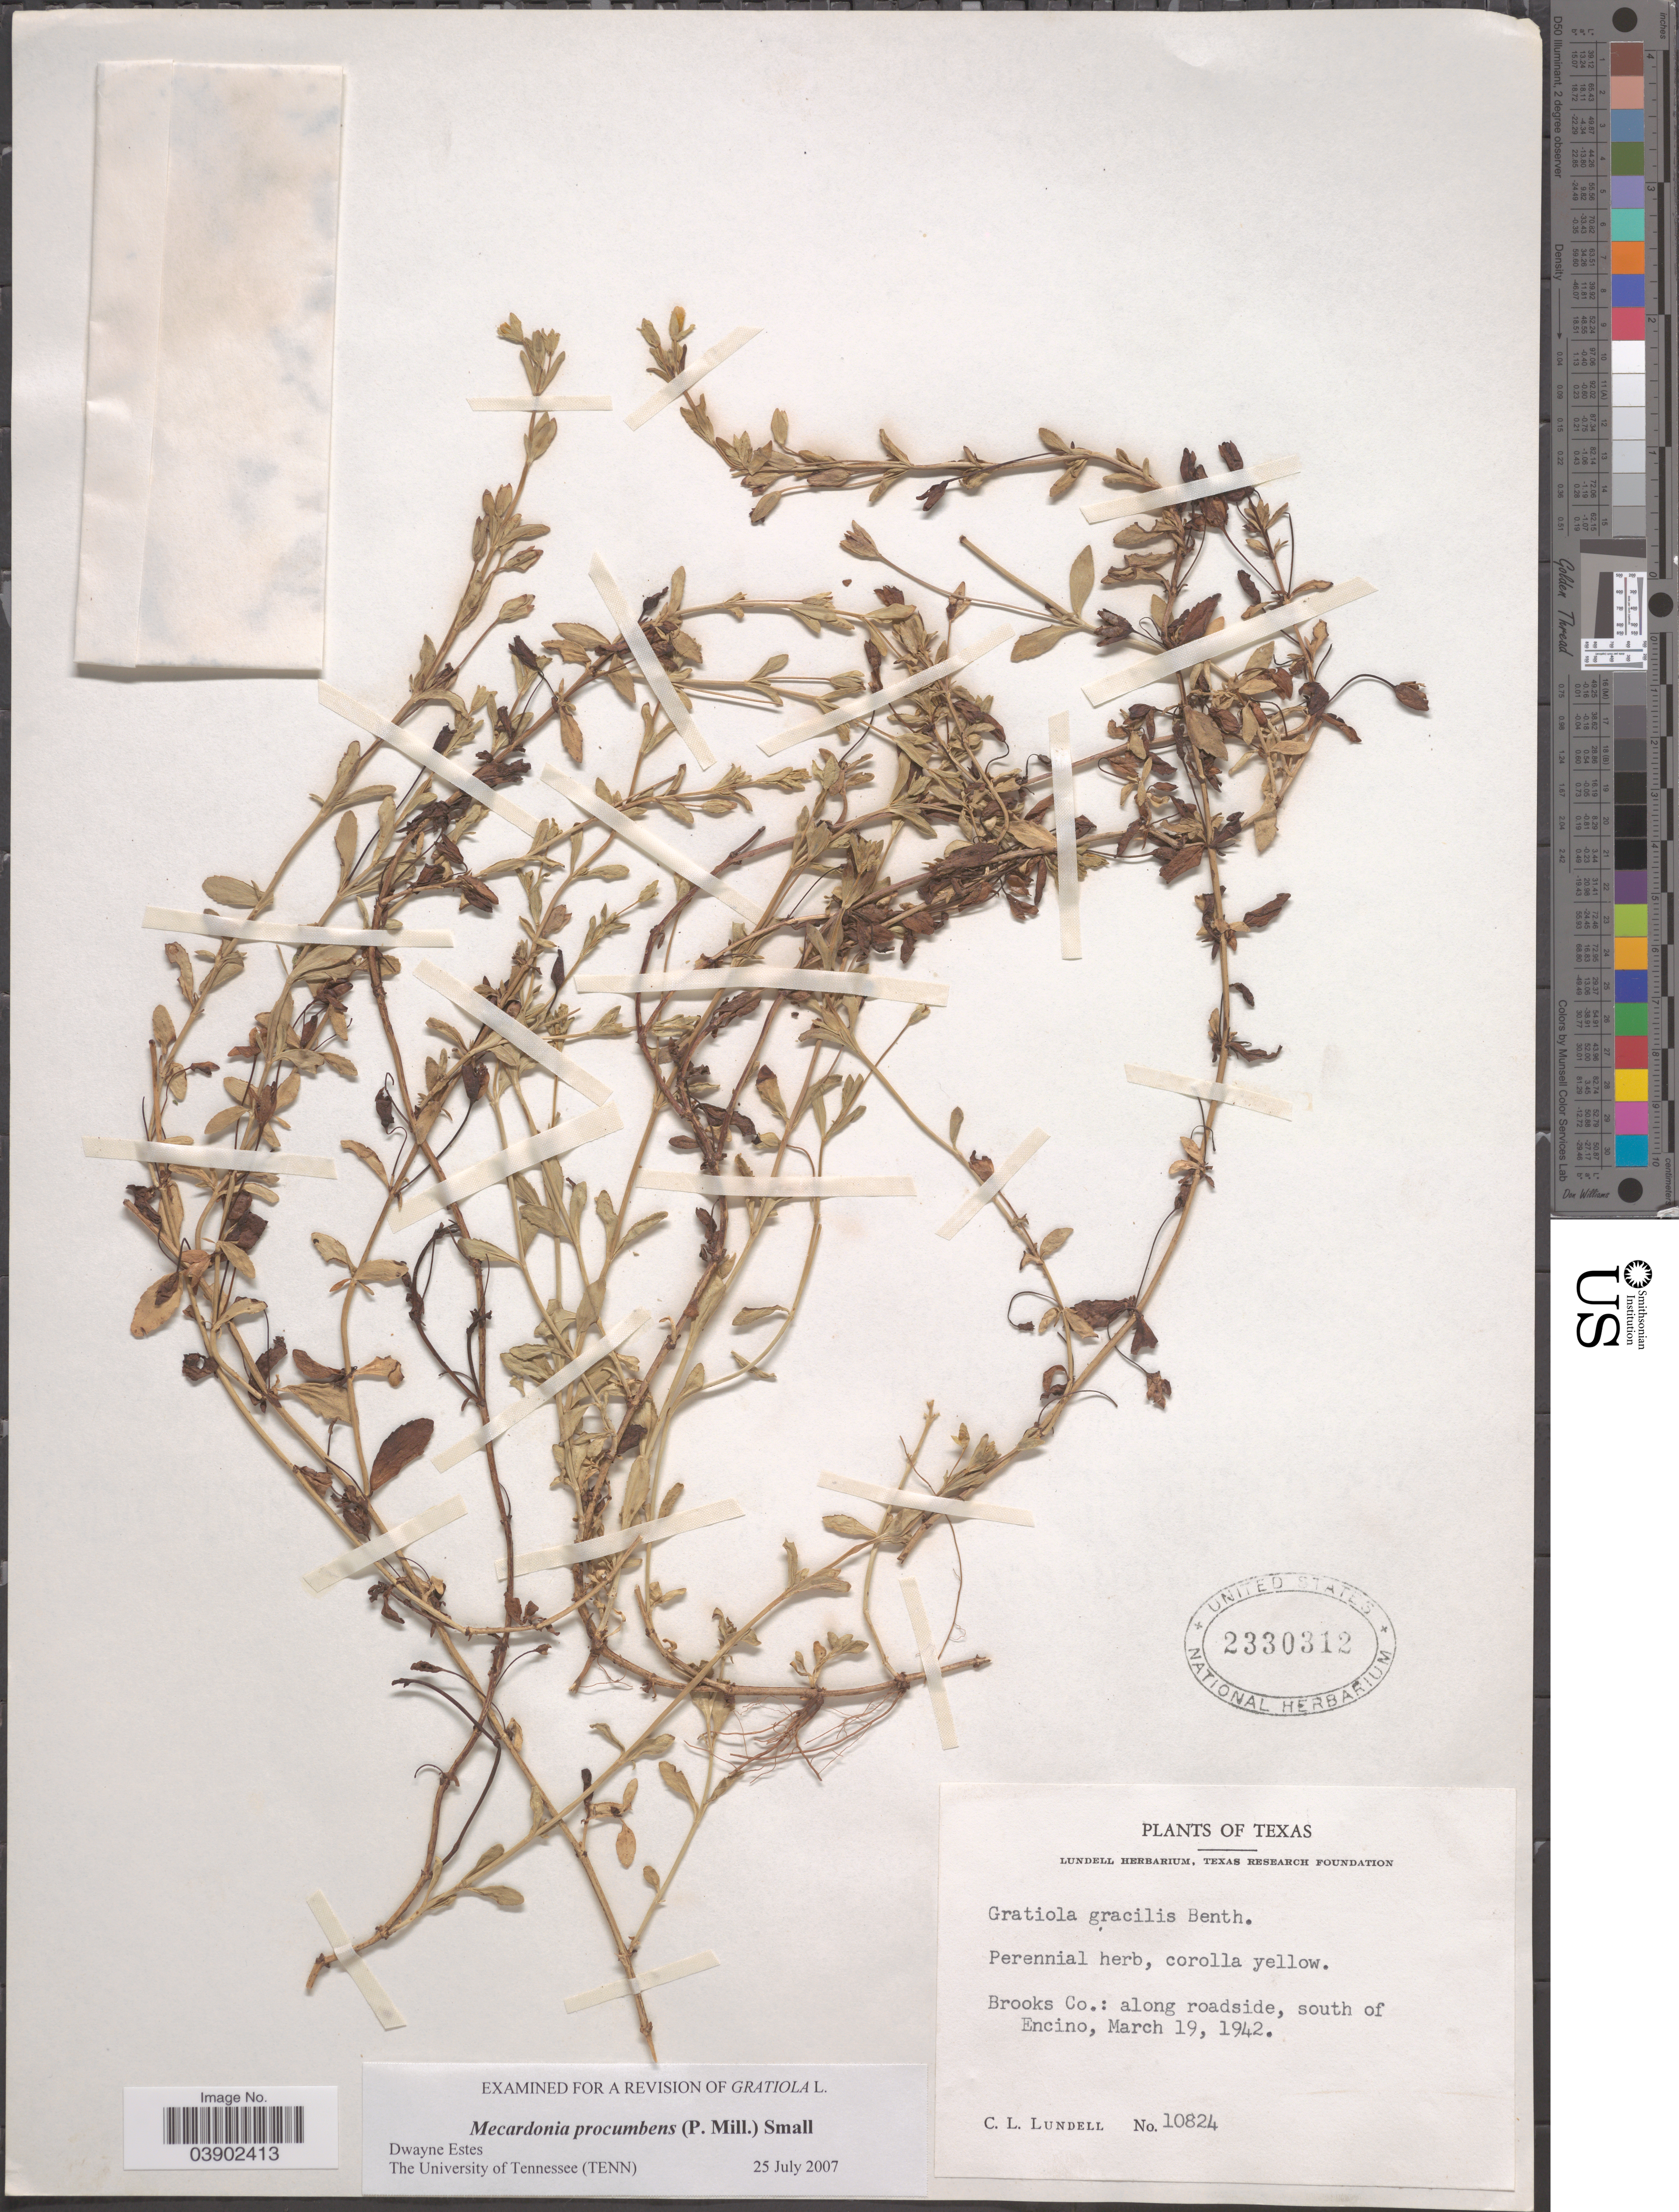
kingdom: Plantae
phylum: Tracheophyta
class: Magnoliopsida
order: Lamiales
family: Plantaginaceae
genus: Mecardonia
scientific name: Mecardonia procumbens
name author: (Mill.) Small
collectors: C. L. Lundell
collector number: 10824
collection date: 1942-03-19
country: United States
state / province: Texas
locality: Brooks Co.: along roadside, south of Encino.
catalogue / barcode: US 2330312